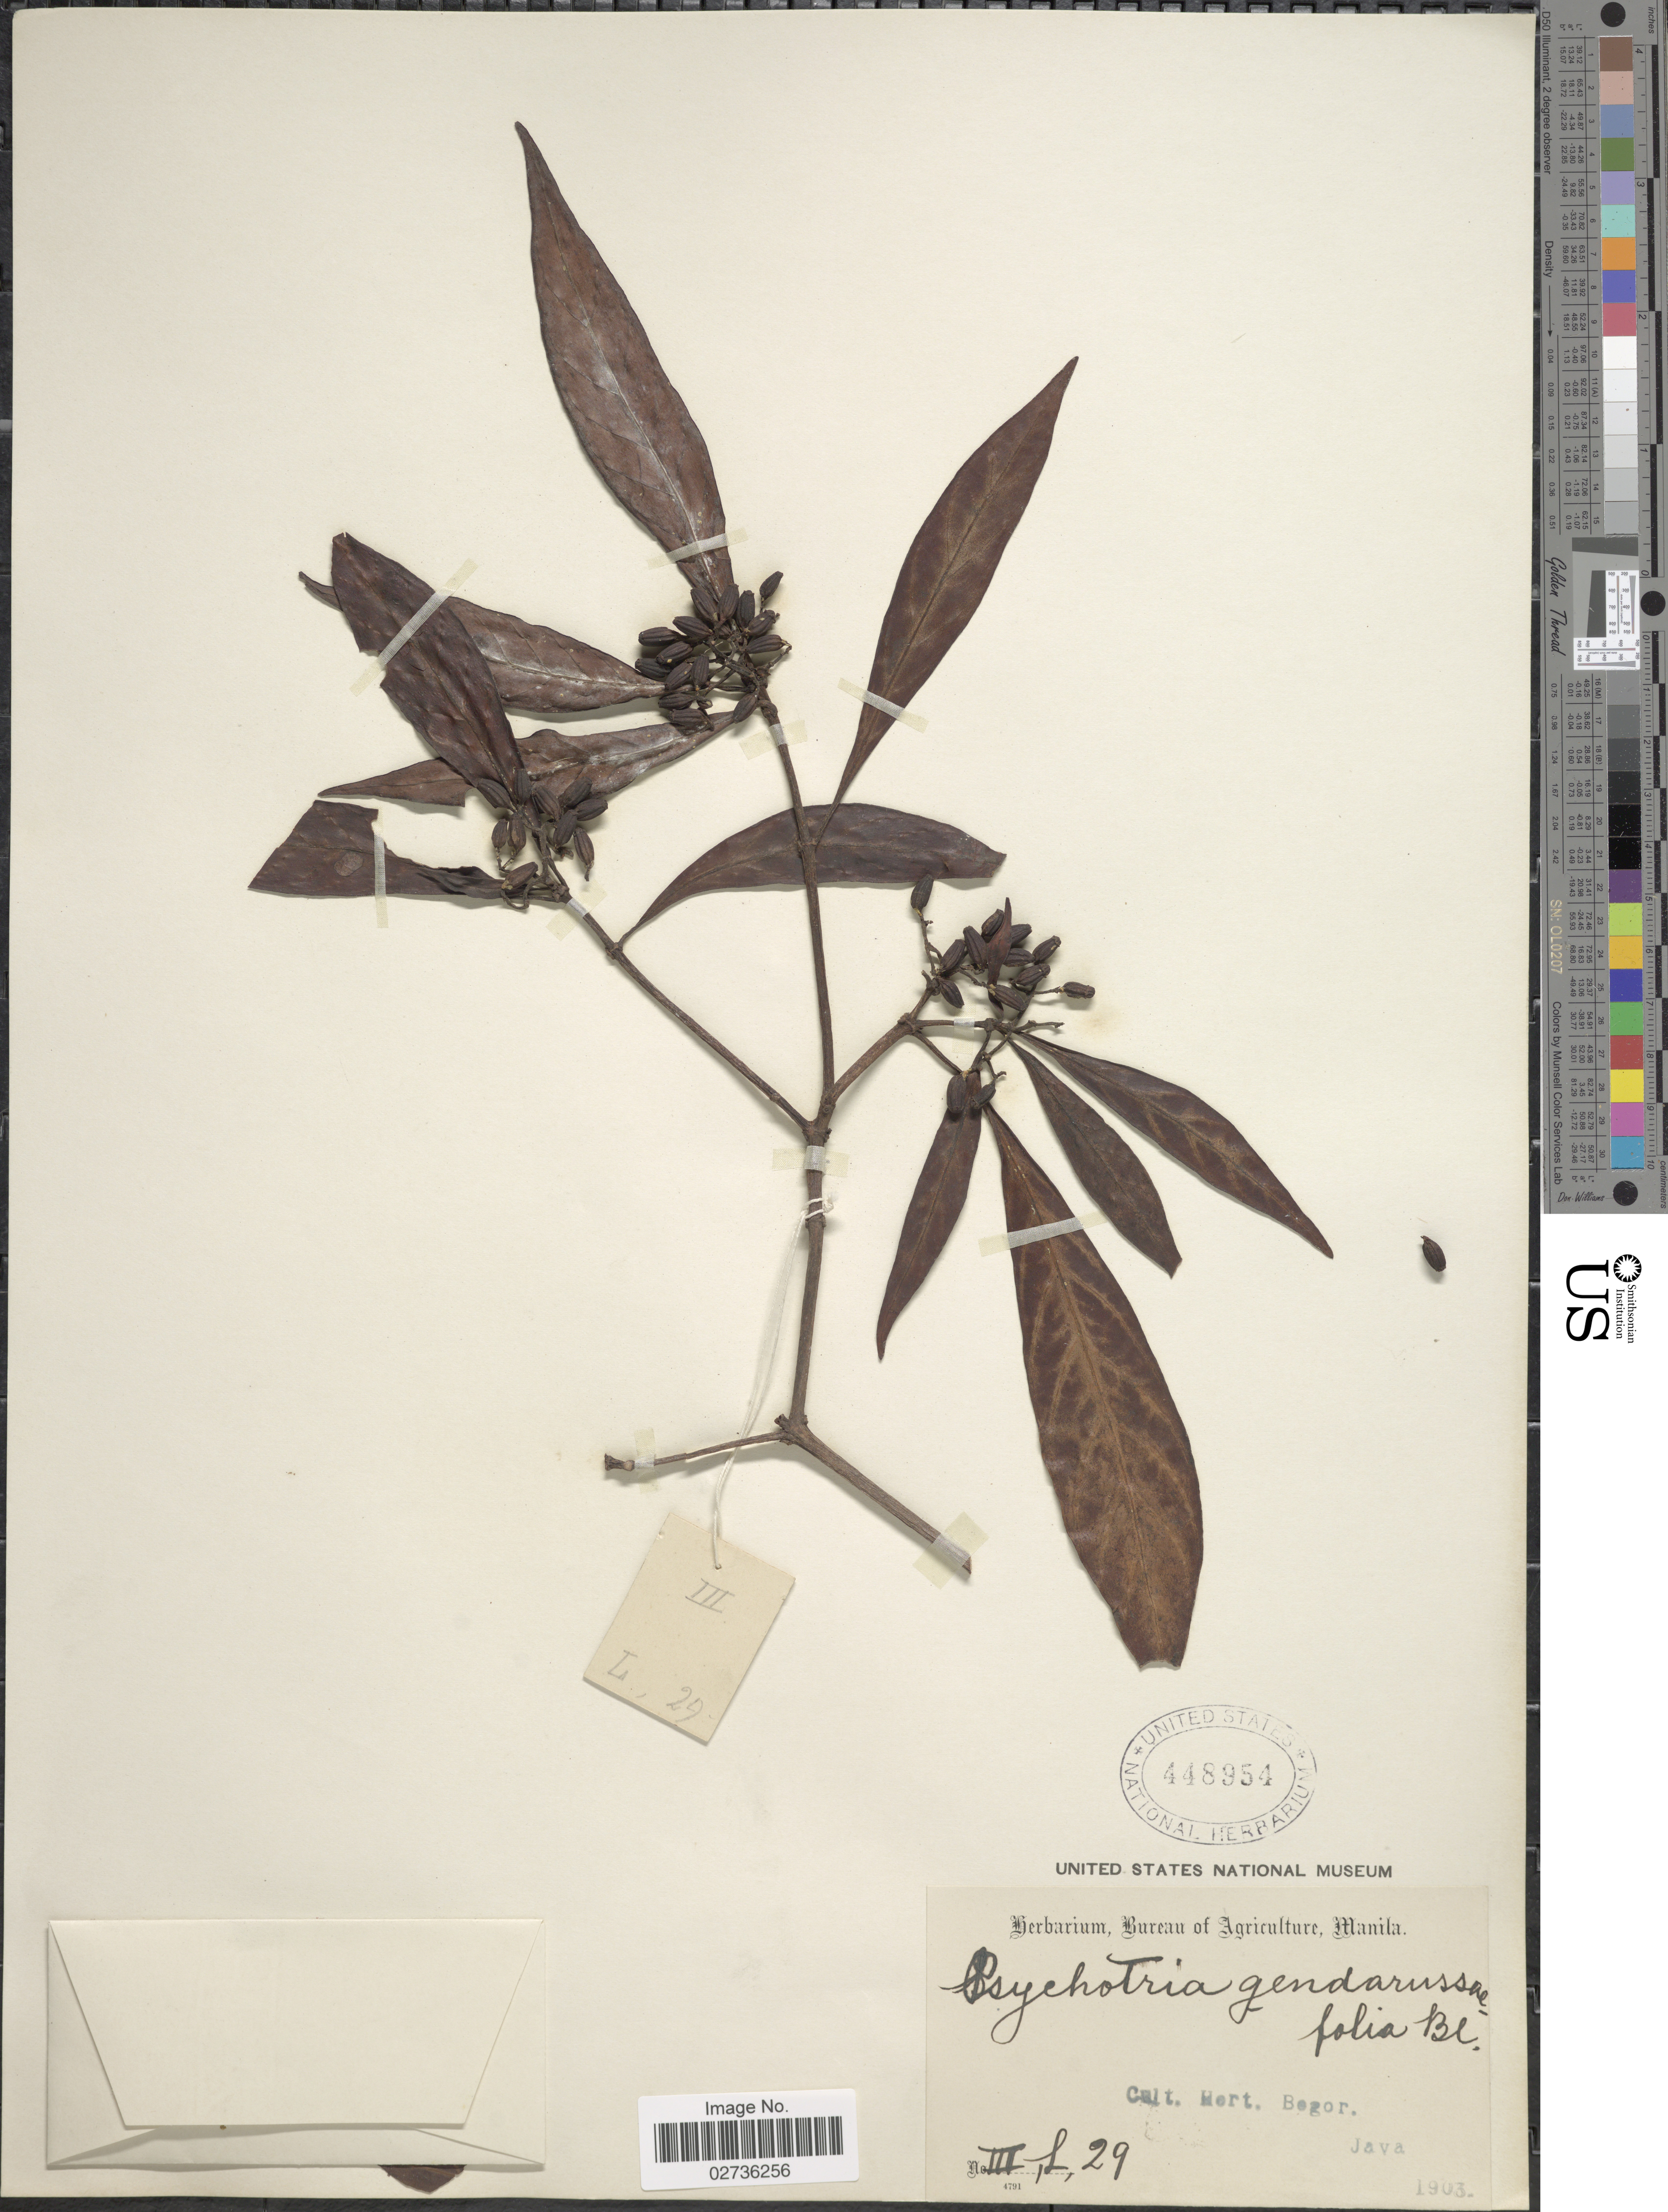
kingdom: Plantae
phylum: Tracheophyta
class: Magnoliopsida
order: Gentianales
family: Rubiaceae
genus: Psychotria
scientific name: Psychotria gendarussifolia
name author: Blume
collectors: ex Herb. Bur. Agric. Manila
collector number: III,L,29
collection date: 1903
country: Indonesia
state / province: Java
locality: Hort. Bogor.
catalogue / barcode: US 448954